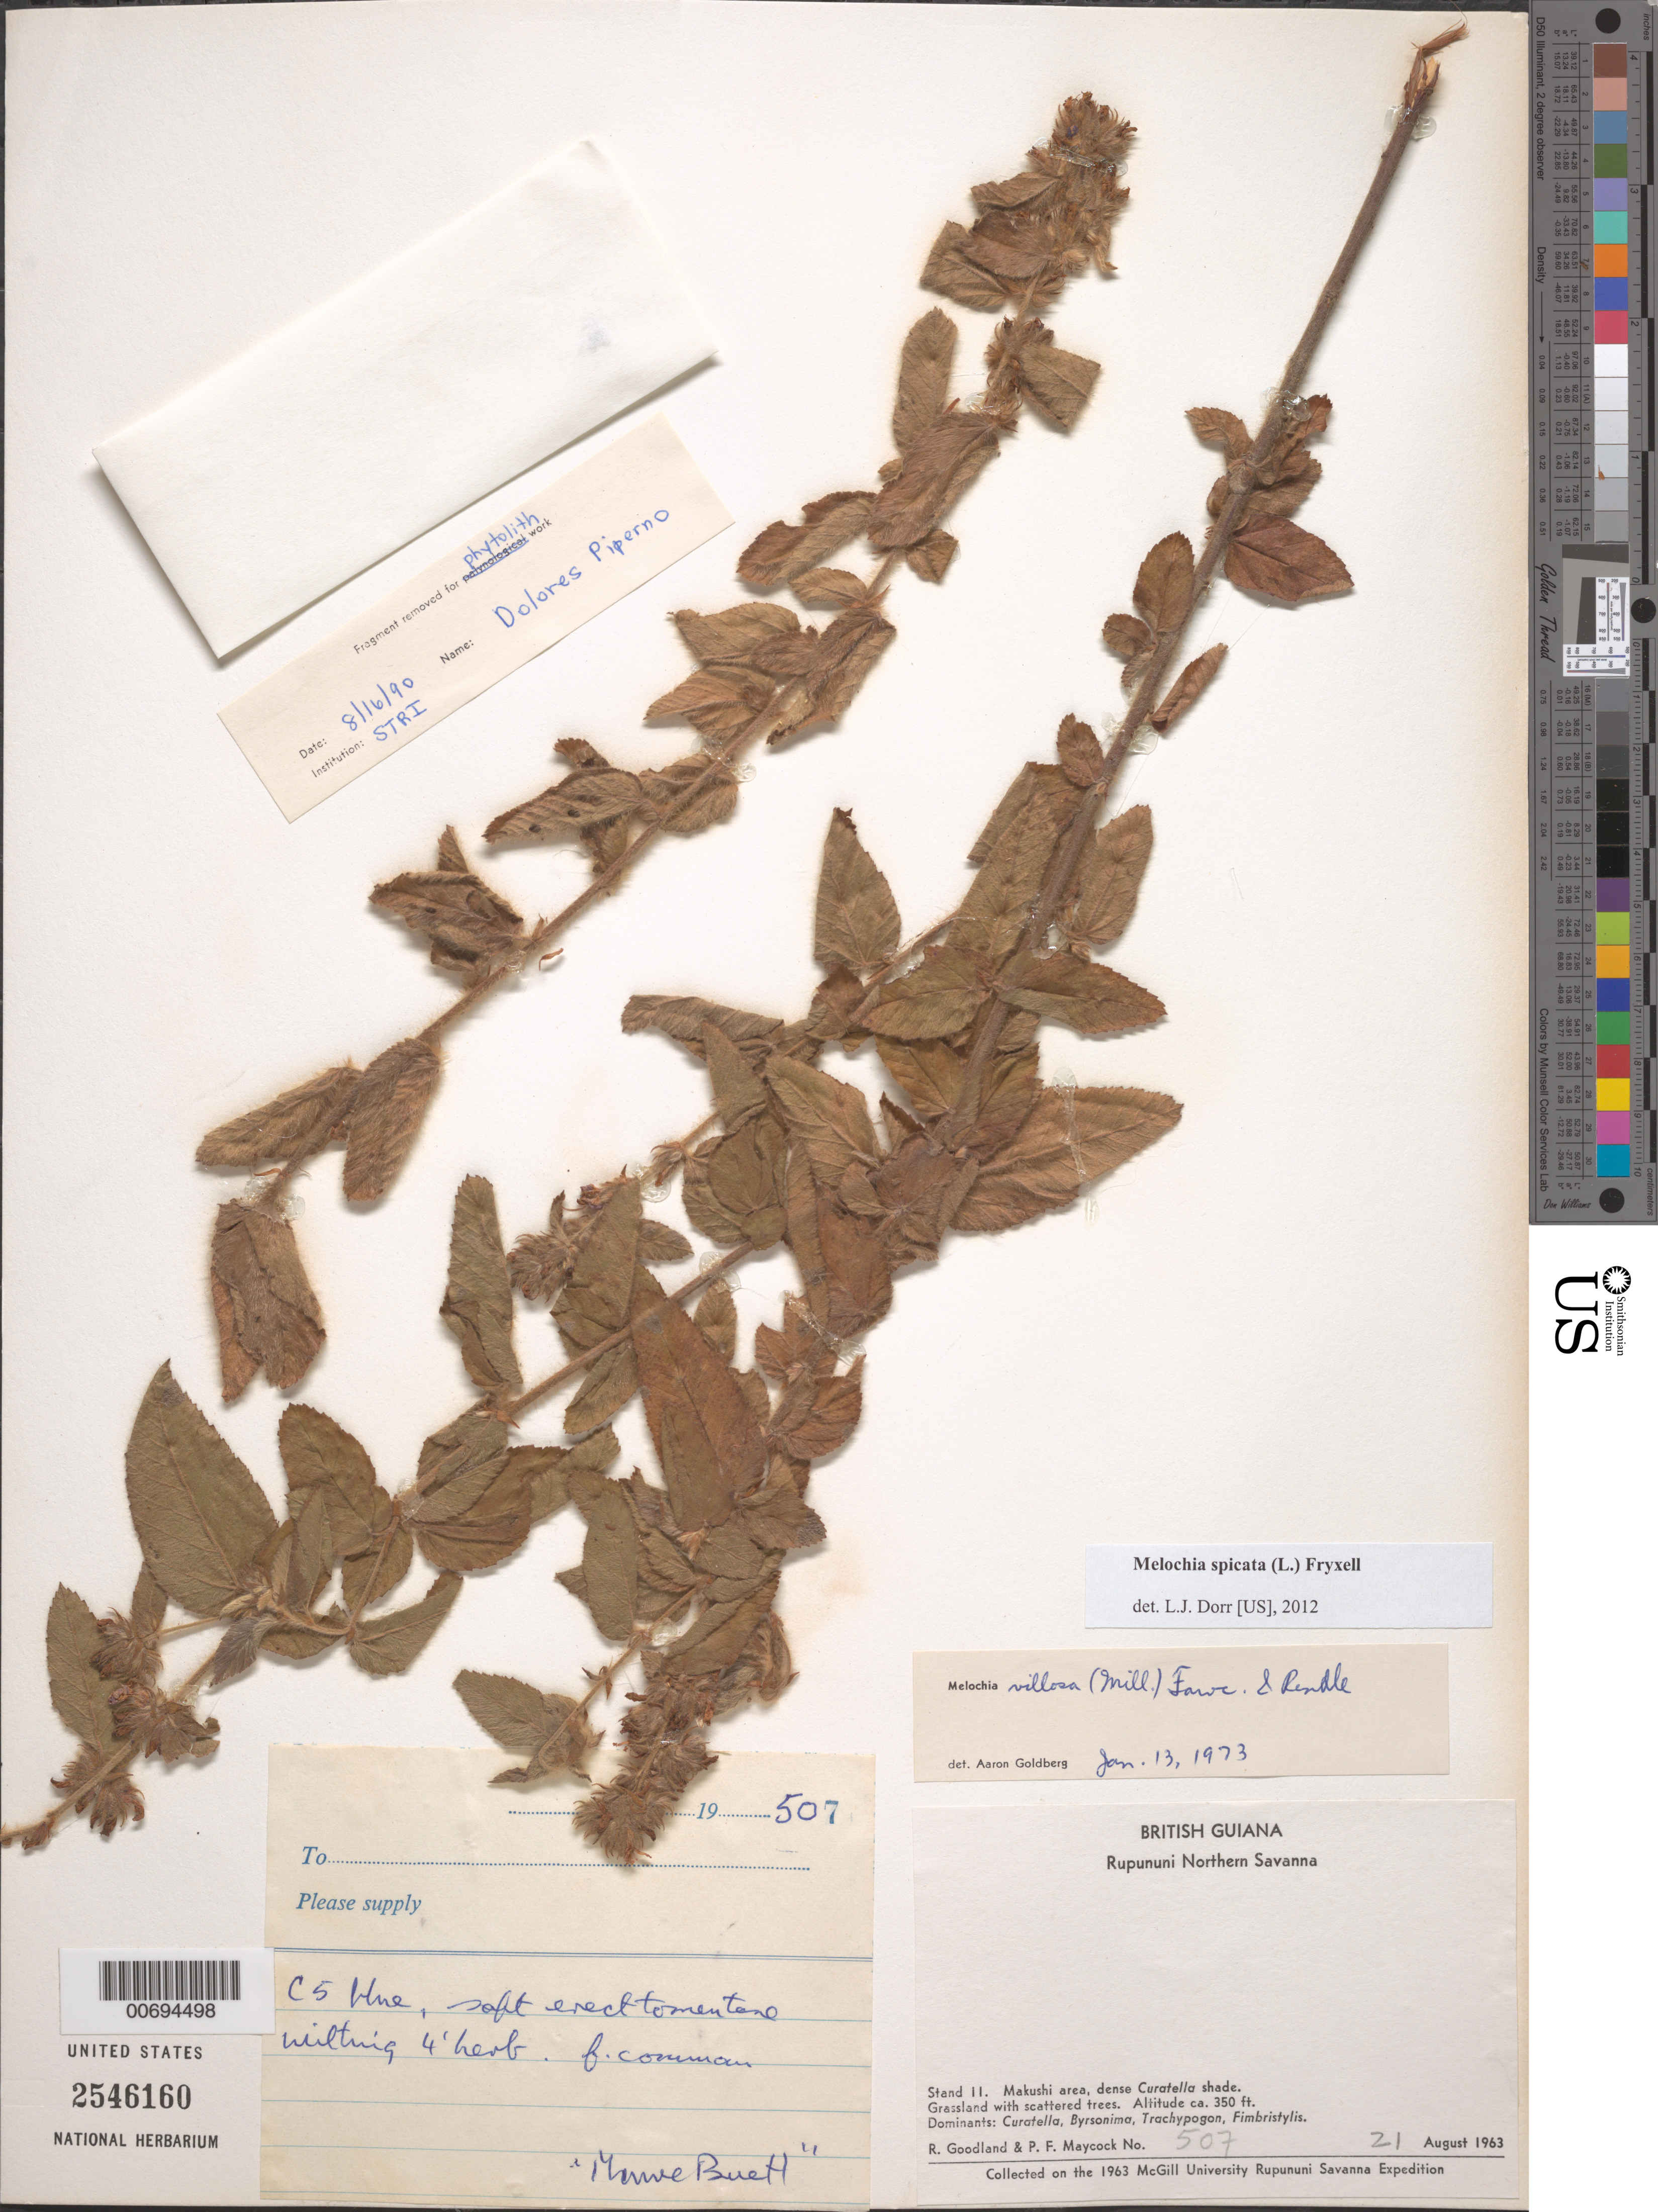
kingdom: Plantae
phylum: Tracheophyta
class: Magnoliopsida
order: Malvales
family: Malvaceae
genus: Melochia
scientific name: Melochia spicata var. spicata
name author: (L.) Fryxell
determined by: Dorr, L. J., (BOT), Smithsonian Institution - National Museum of Natural History (UNITED STATES)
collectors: R. Goodland & P. Maycock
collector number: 507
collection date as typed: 21-Aug-63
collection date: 1963-08-21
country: Guyana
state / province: U. Takutu-U. Essequibo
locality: Rupununi Northern Savanna, Makushi area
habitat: Dense Curatella shade. Dominants: Curatella, Byrsonima, Trachypogon & Fimbristylis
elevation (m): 107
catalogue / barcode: US 2546160